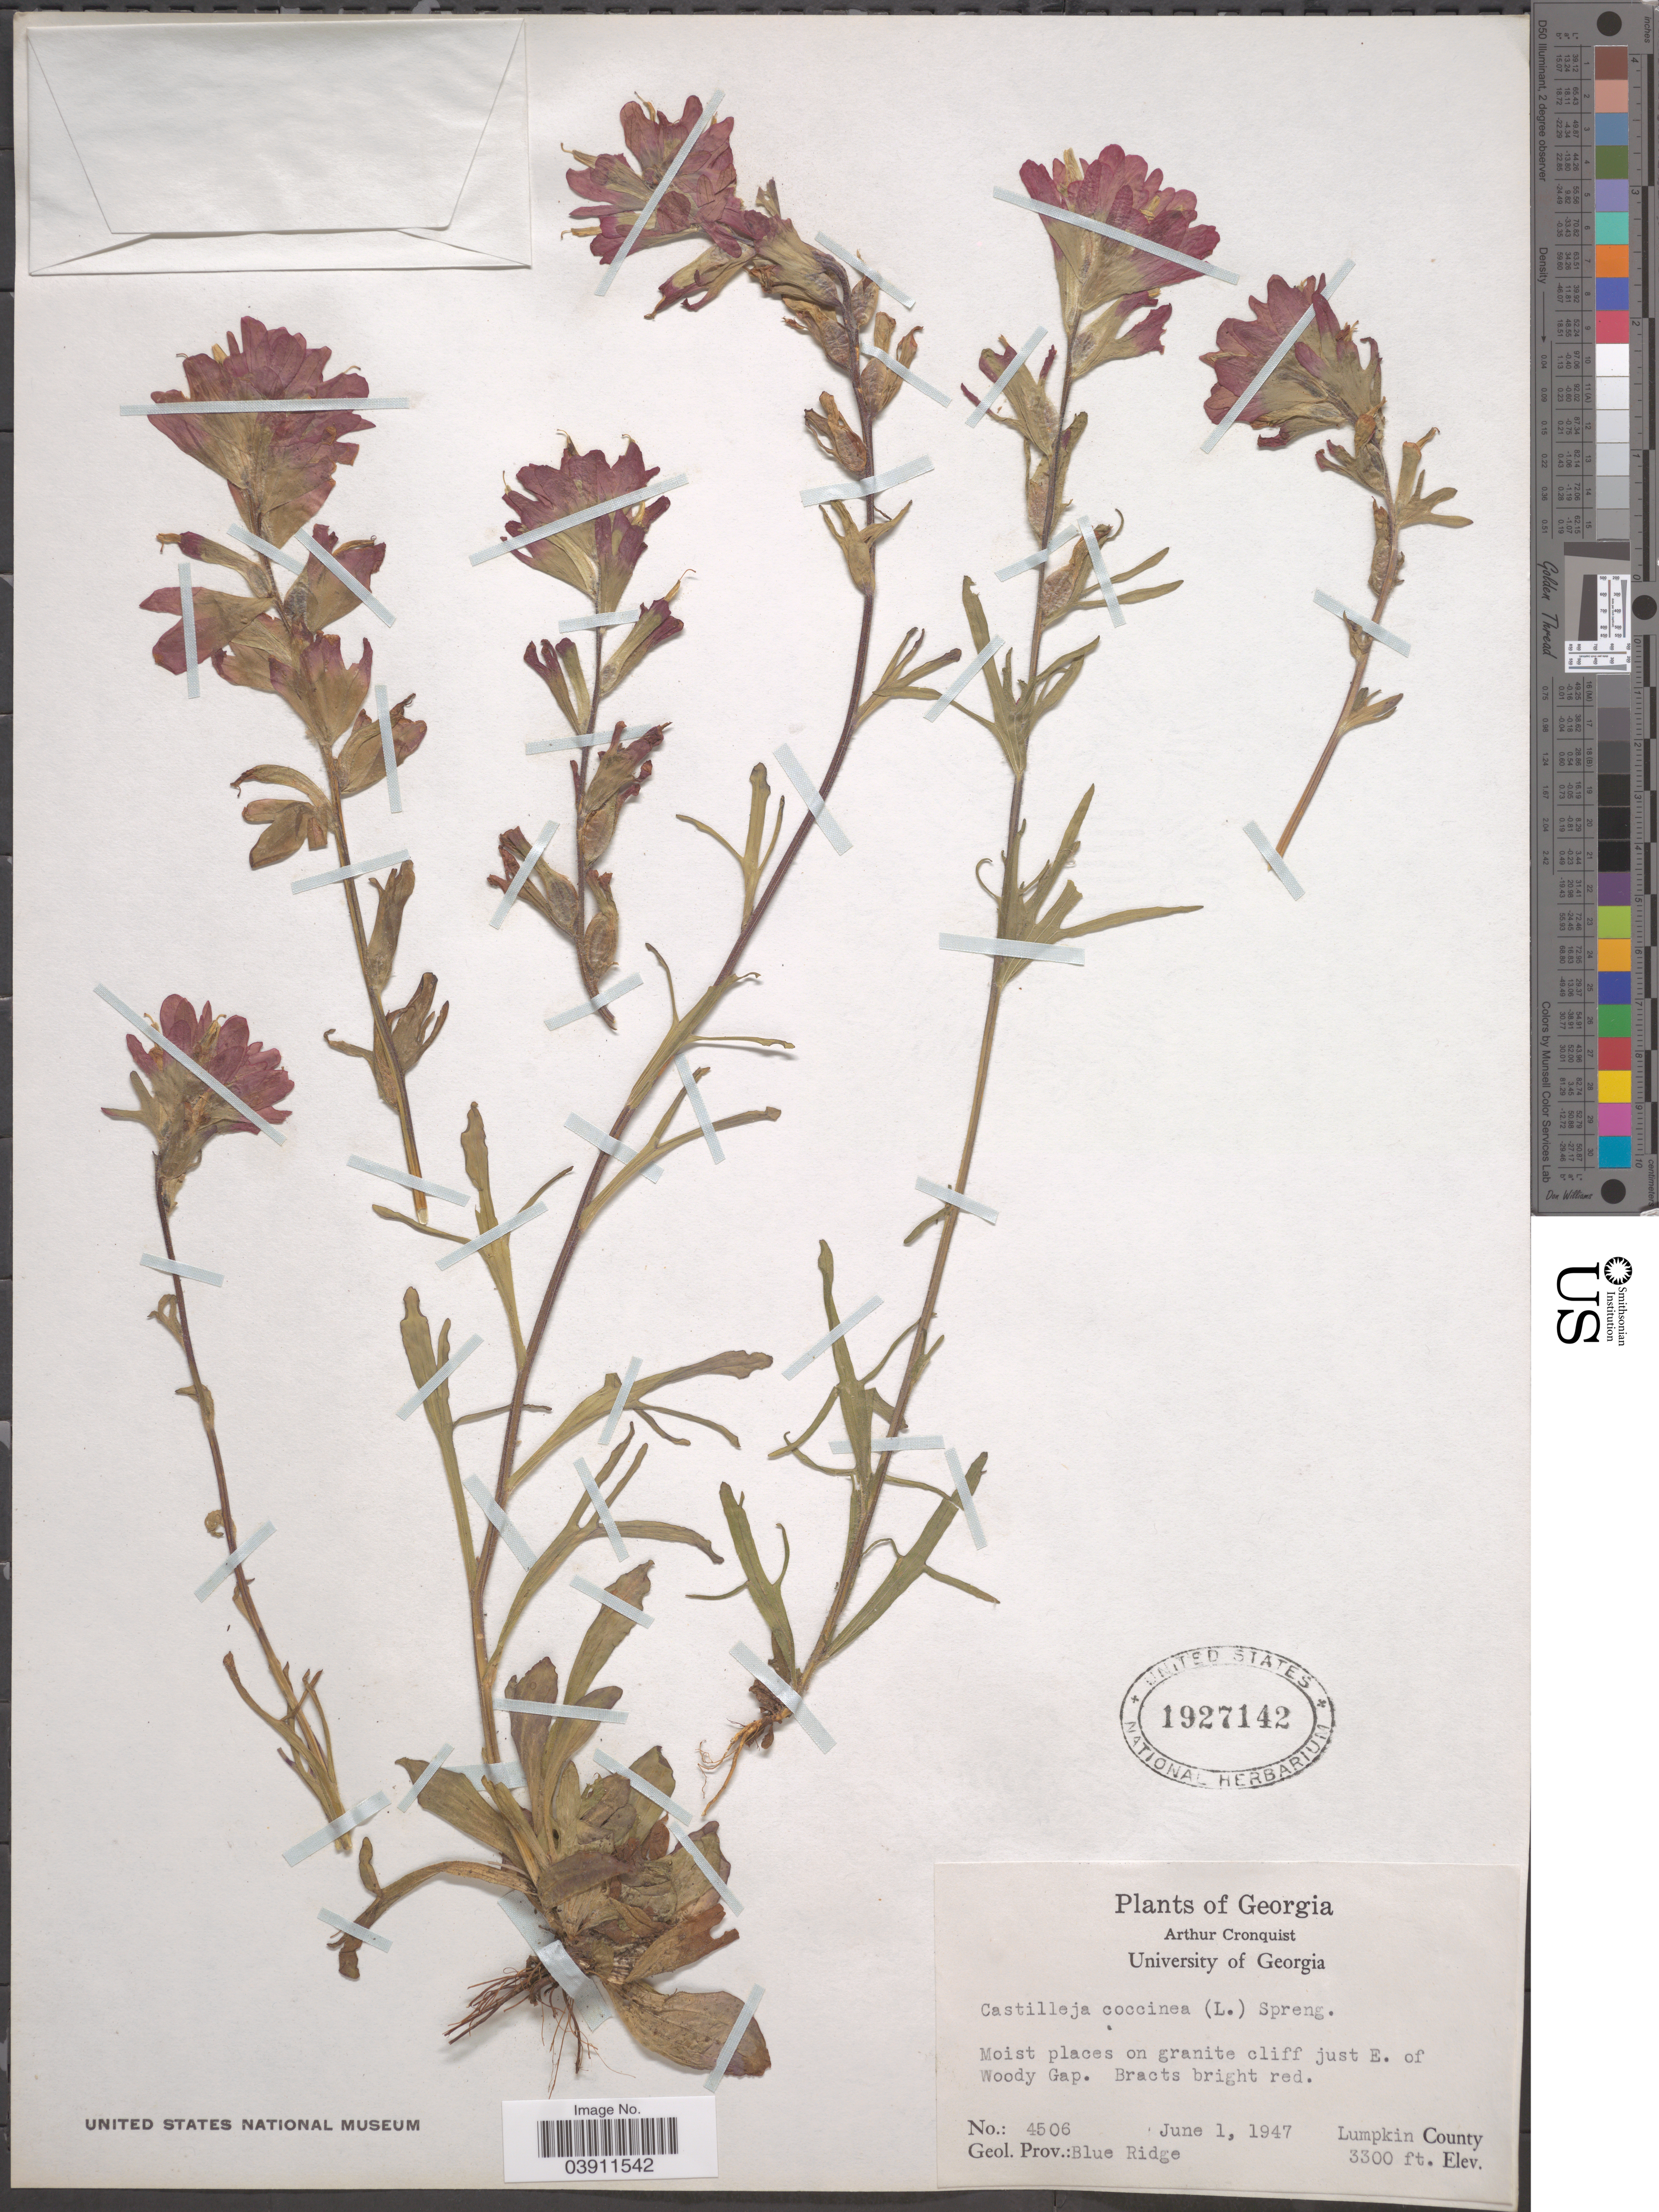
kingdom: Plantae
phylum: Tracheophyta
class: Magnoliopsida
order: Lamiales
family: Orobanchaceae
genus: Castilleja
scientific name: Castilleja coccinea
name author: (L.) Spreng.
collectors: A. J. Cronquist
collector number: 4506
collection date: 1947-06-01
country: United States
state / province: Georgia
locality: Just E. of Woody Gap. Geol. Prov.: Blue Ridge. Lumpkin County.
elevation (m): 1006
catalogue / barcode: US 1927142